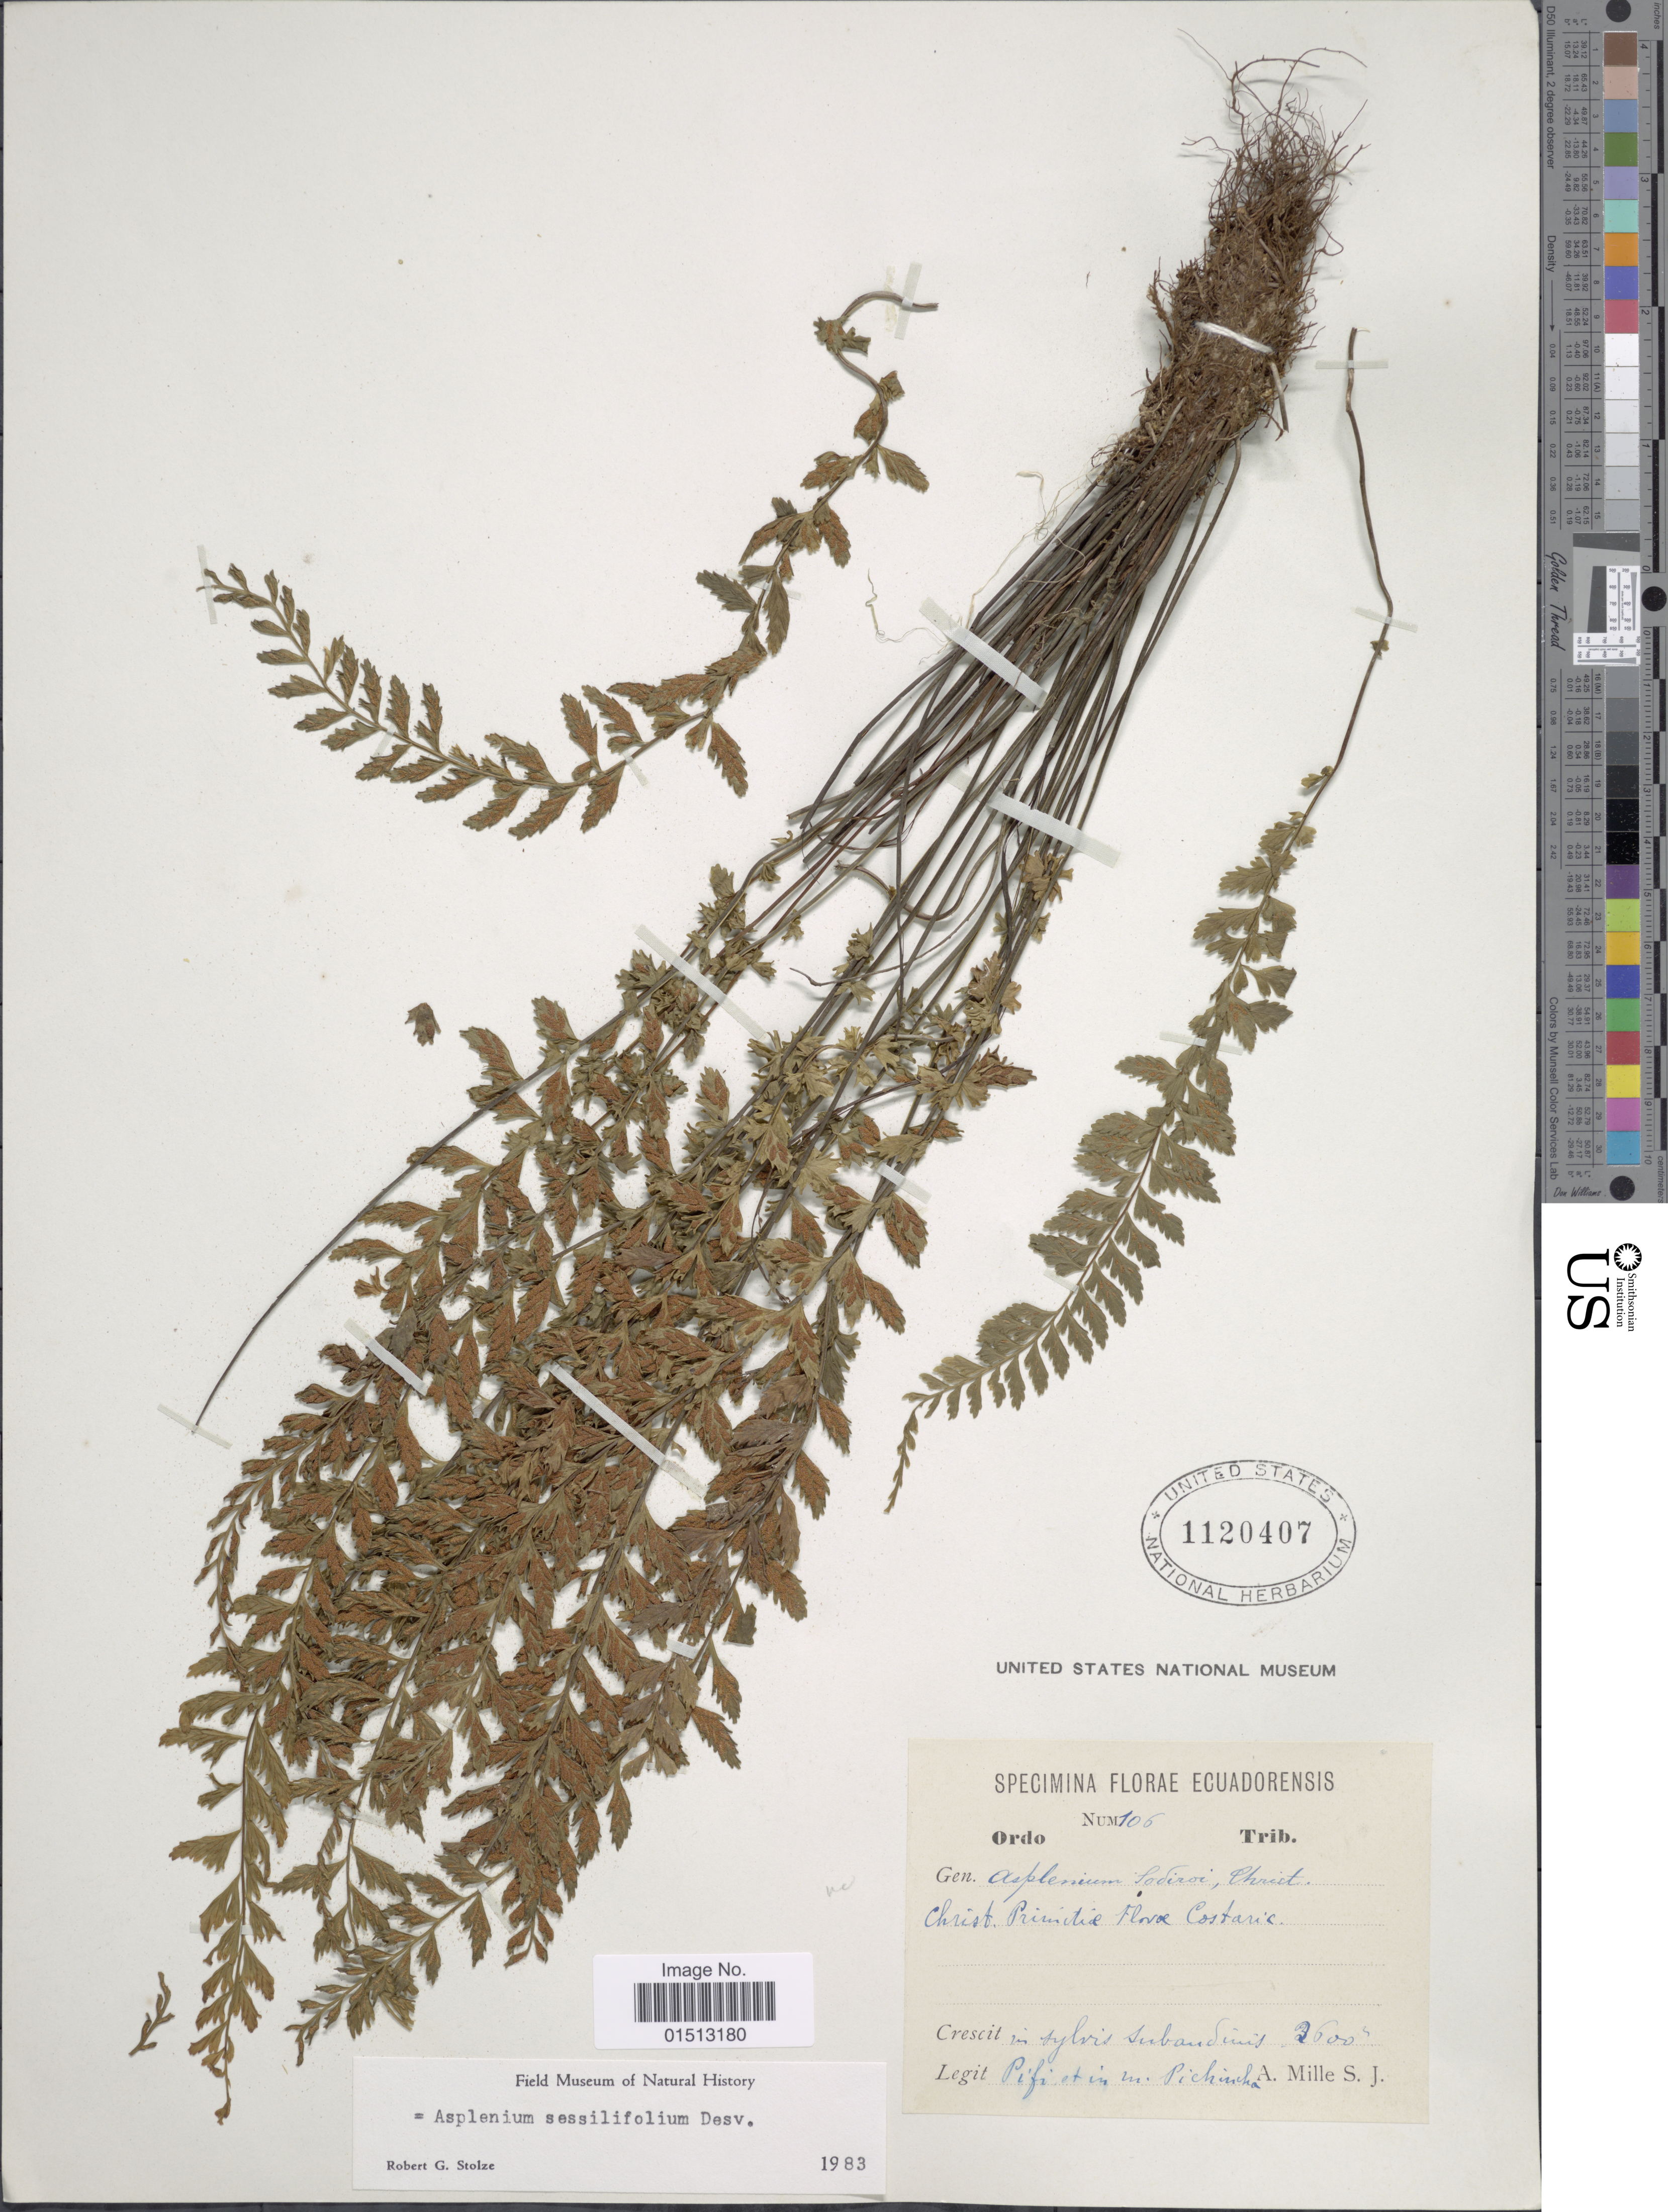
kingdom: Plantae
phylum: Tracheophyta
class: Polypodiopsida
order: Polypodiales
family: Aspleniaceae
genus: Asplenium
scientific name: Asplenium sessilifolium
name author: Desv.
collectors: A. Mille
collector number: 106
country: Ecuador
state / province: Pichincha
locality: In sylvis subandinis Pifo et in M. Pichincha.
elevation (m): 792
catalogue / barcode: US 1120407